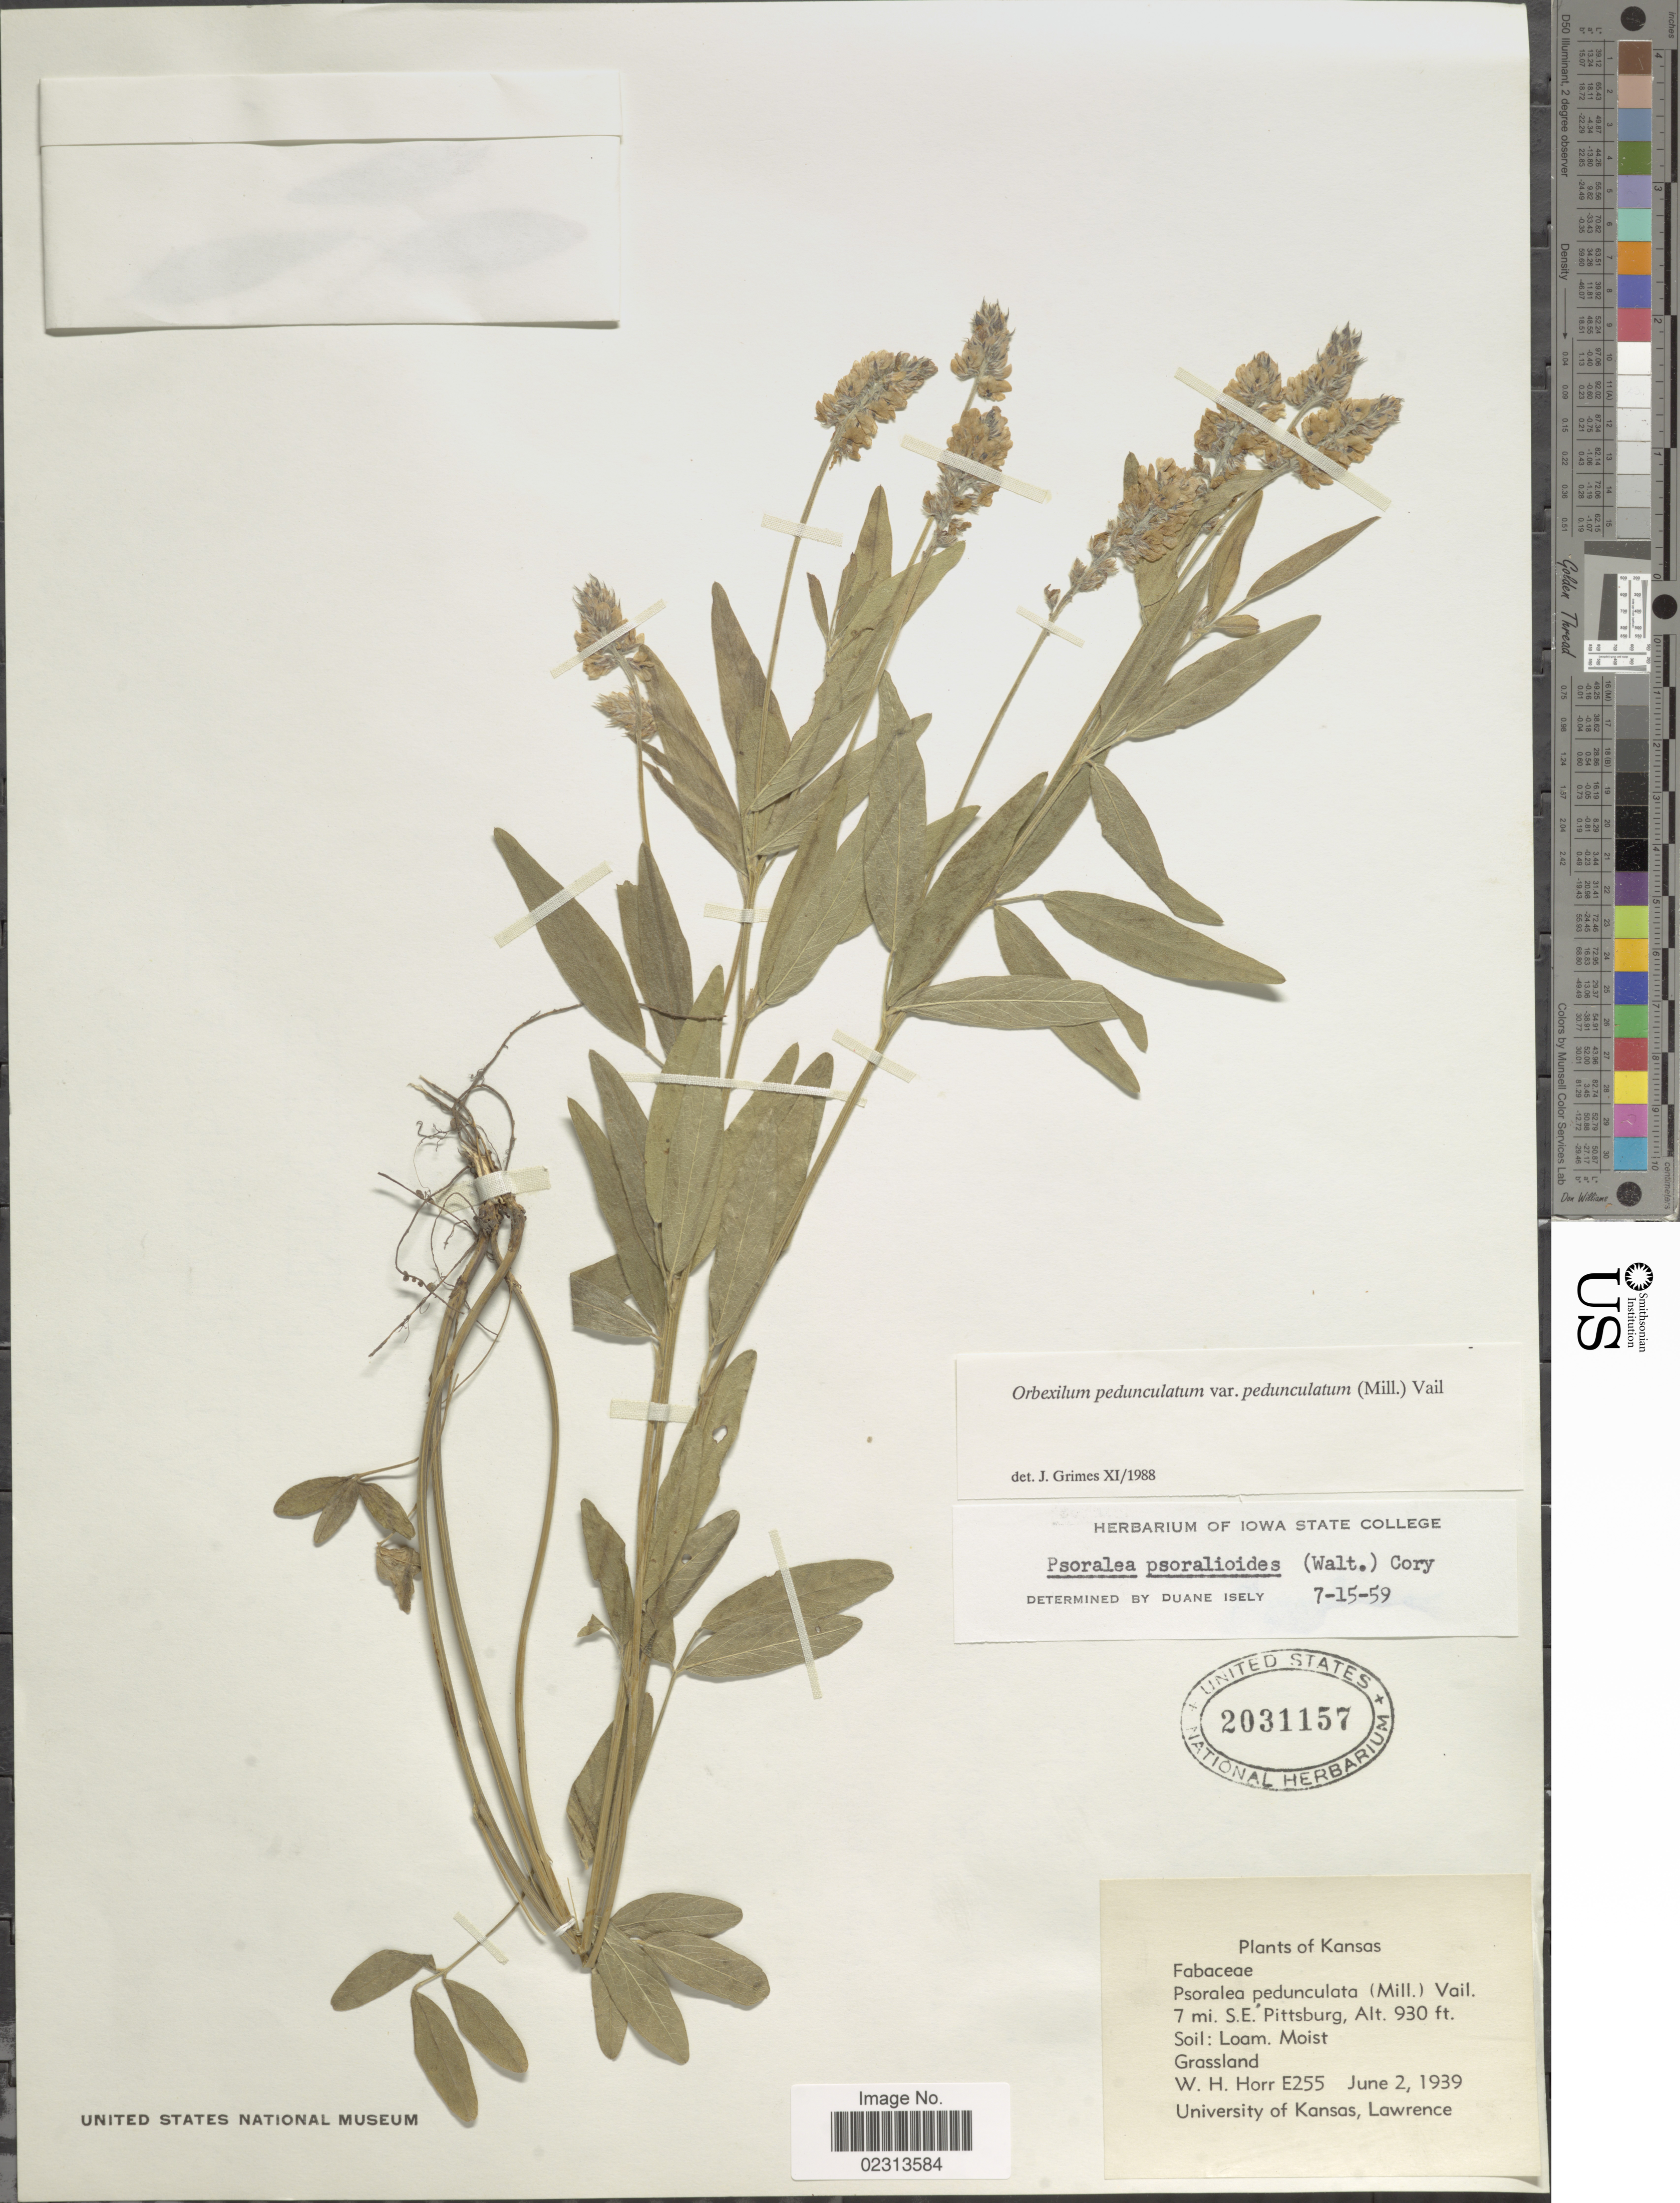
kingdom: Plantae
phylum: Tracheophyta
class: Magnoliopsida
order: Fabales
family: Fabaceae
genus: Orbexilum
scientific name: Orbexilum pedunculatum var. pedunculatum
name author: (Miller) Rydberg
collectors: W. H. Horr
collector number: E255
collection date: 1939-06-02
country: United States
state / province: Kansas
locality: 7 mi. S.E. Pittsburg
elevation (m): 283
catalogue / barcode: US 2031157